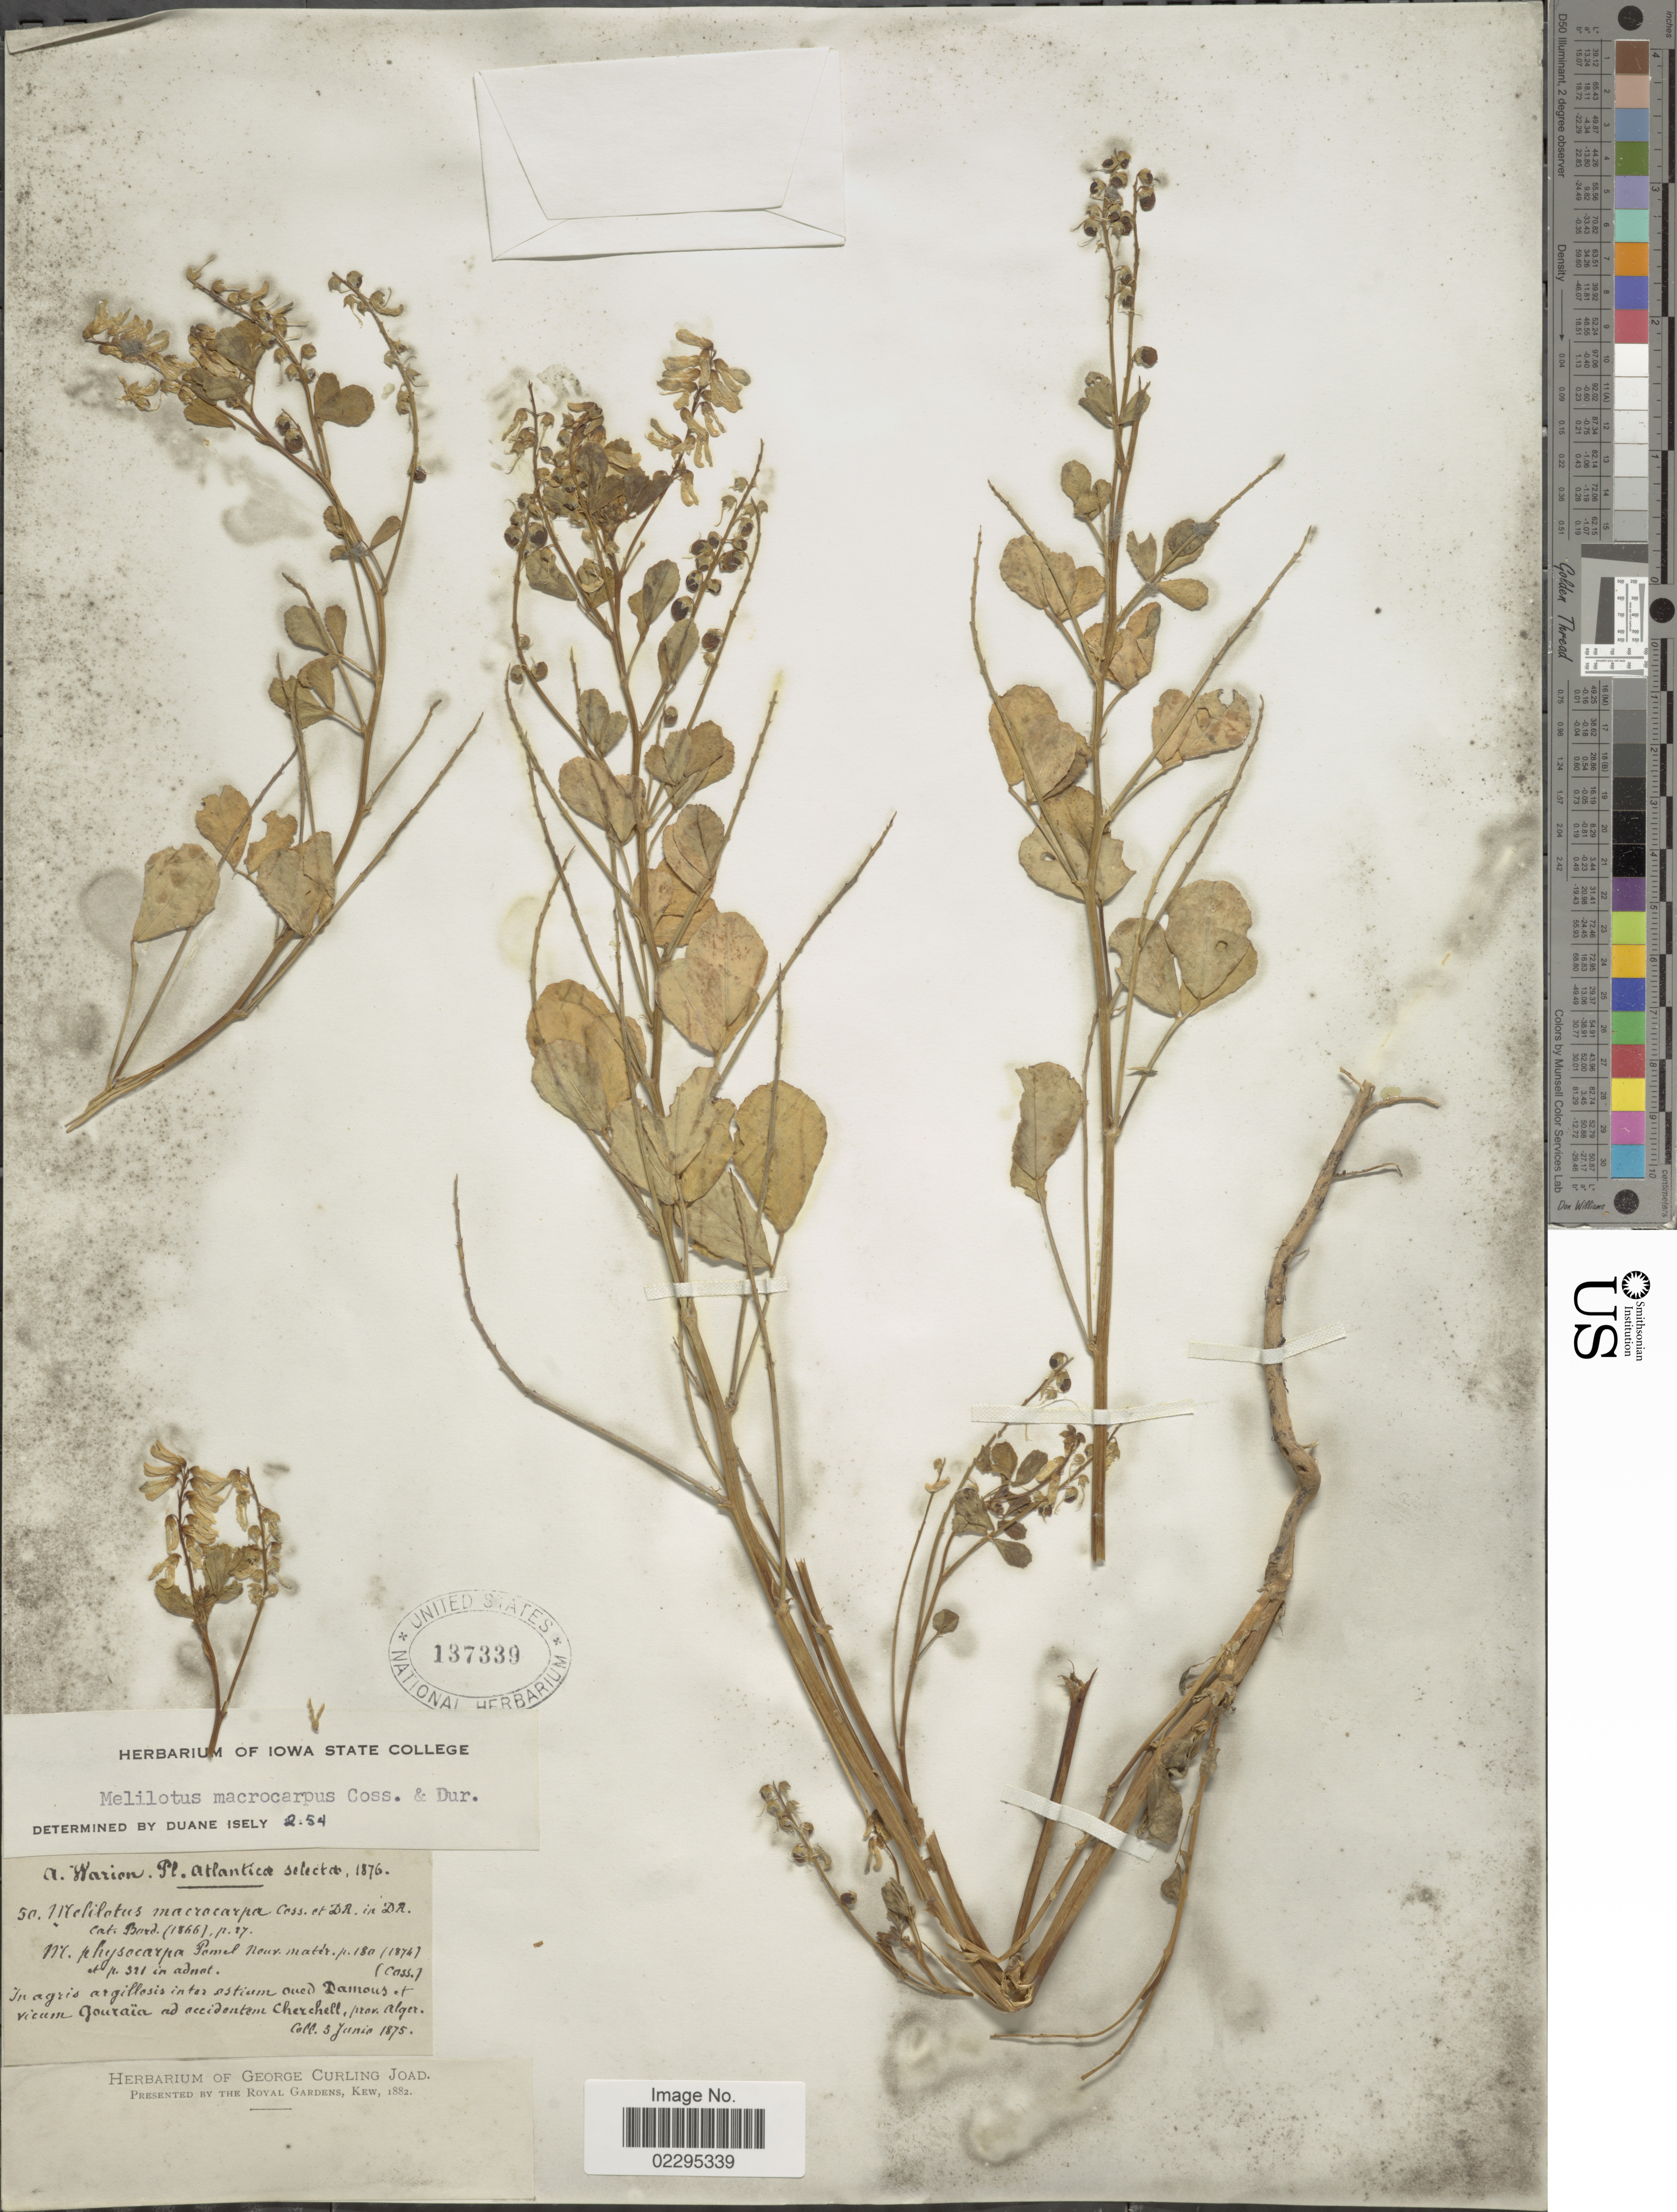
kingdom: Plantae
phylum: Tracheophyta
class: Magnoliopsida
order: Fabales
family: Fabaceae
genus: Melilotus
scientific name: Melilotus macrocarpus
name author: Coss. & Durieu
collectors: A. Warion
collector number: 50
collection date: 1875-06-05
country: Colombia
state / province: Atlántico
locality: In agris argillosis inter astium oued Damous .tvicum Gouria ad accidentem Cherchell, prov. Alger.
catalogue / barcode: US 137339